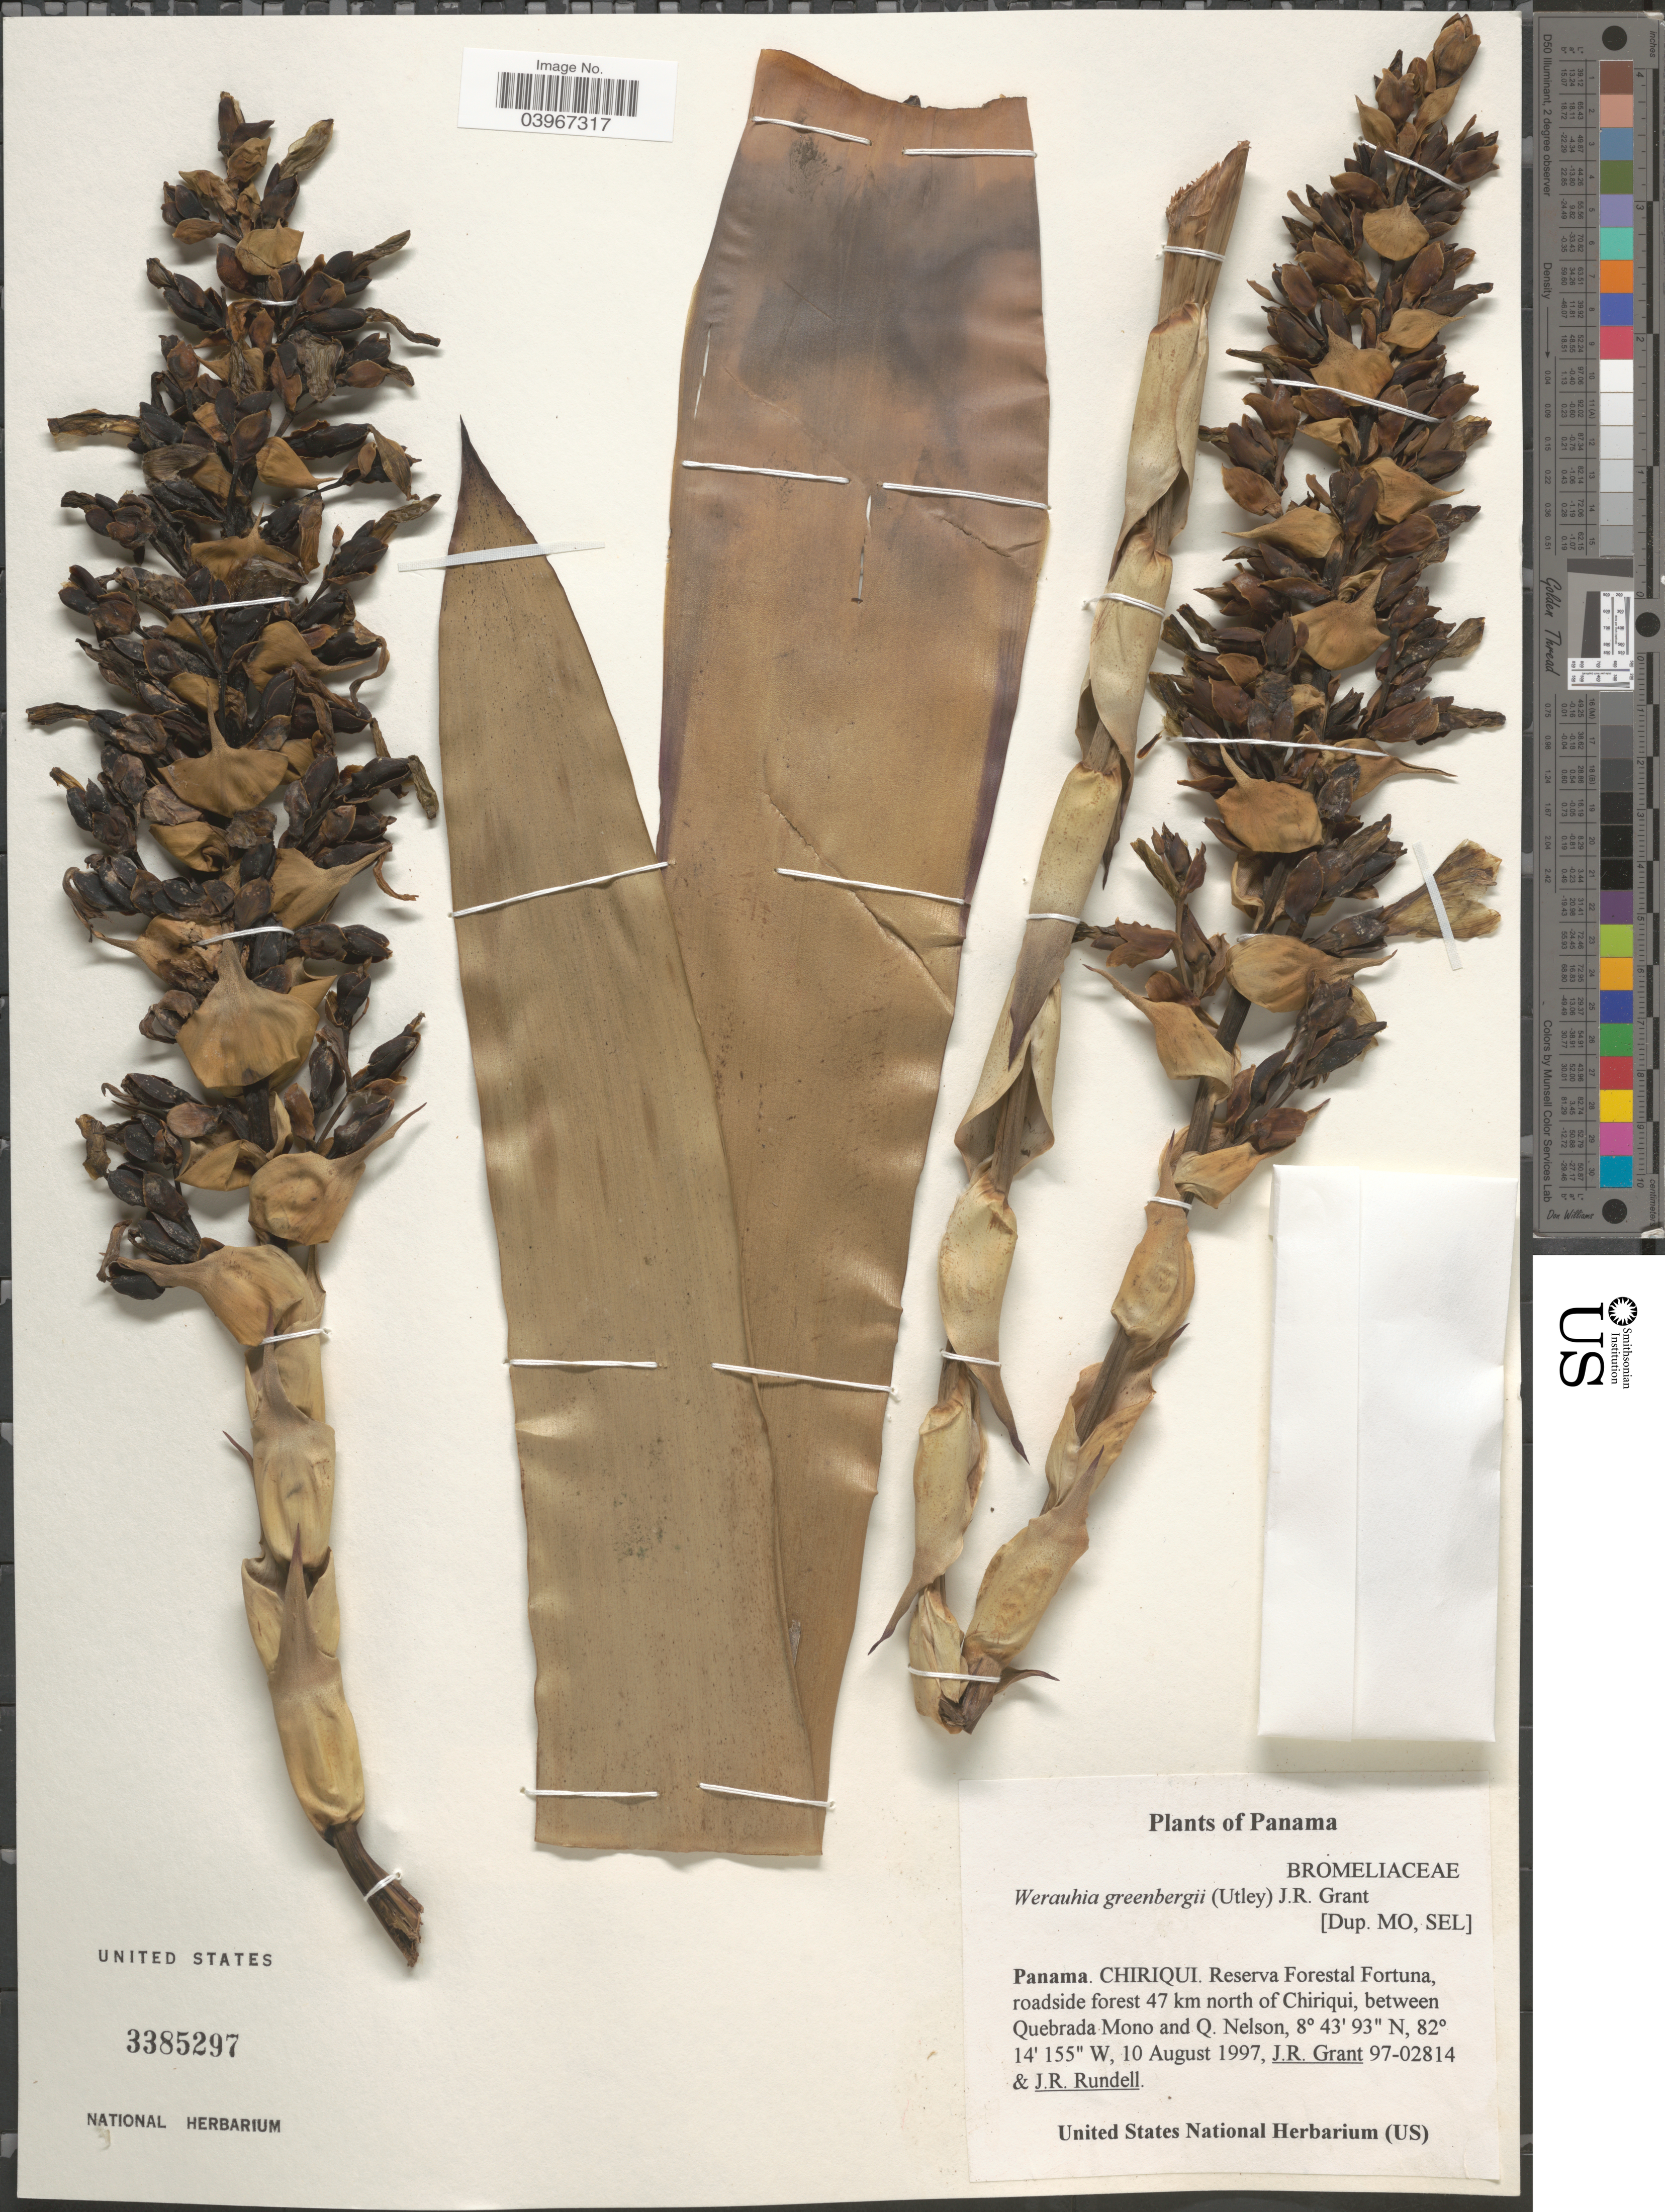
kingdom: Plantae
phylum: Tracheophyta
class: Liliopsida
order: Poales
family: Bromeliaceae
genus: Werauhia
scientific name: Werauhia greenbergii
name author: (Utley) J.R. Grant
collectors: J. Grant & J. R. Rundell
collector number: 97-02814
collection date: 1997-08-10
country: Panama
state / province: Chiriqui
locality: Reserva Forestal Fortuna, roadside forest 47 km north of Chiriqui, between Quebrada Mono and Q. Nelson.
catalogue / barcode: US 3385297